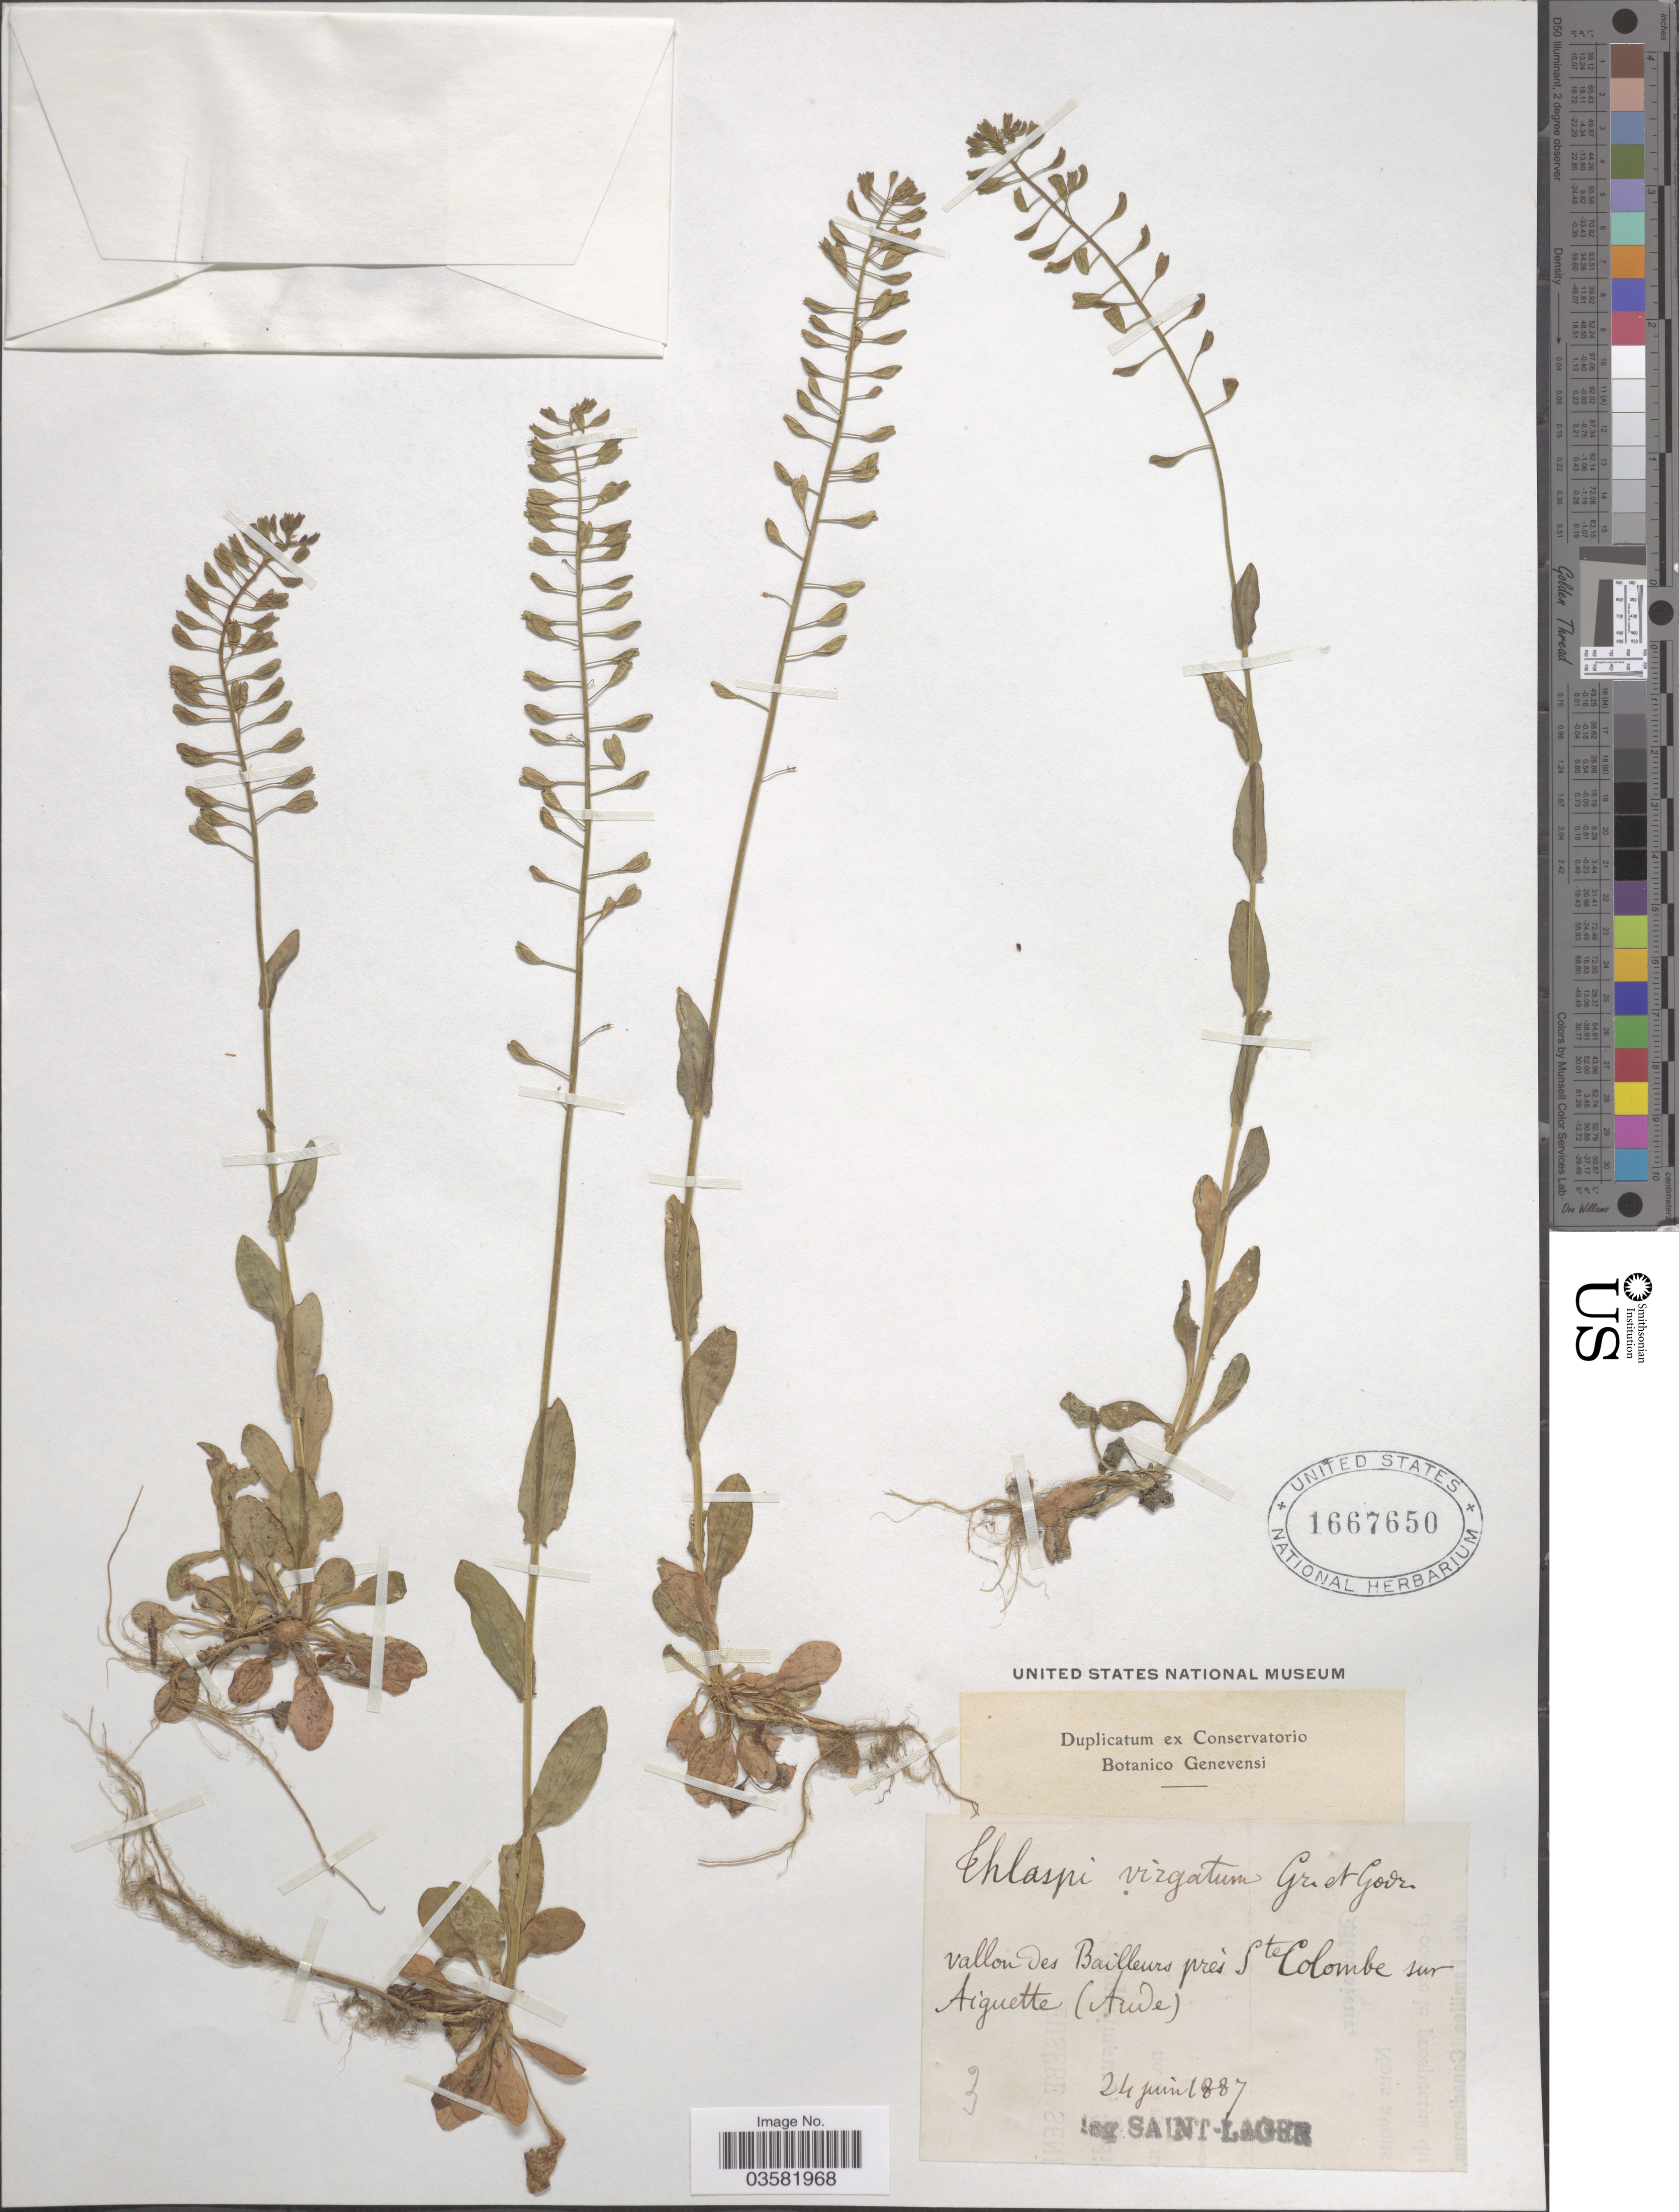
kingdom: Plantae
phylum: Tracheophyta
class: Magnoliopsida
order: Brassicales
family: Brassicaceae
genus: Thlaspi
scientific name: Thlaspi virgatum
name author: Gren. & Godr.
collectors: Saint-Lager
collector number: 3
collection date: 1887-06-24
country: France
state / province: Occitanie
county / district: Aude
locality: Vallon des Bailleurs près Ste Colombe sur Aiguette (Aude).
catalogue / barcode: US 1667650